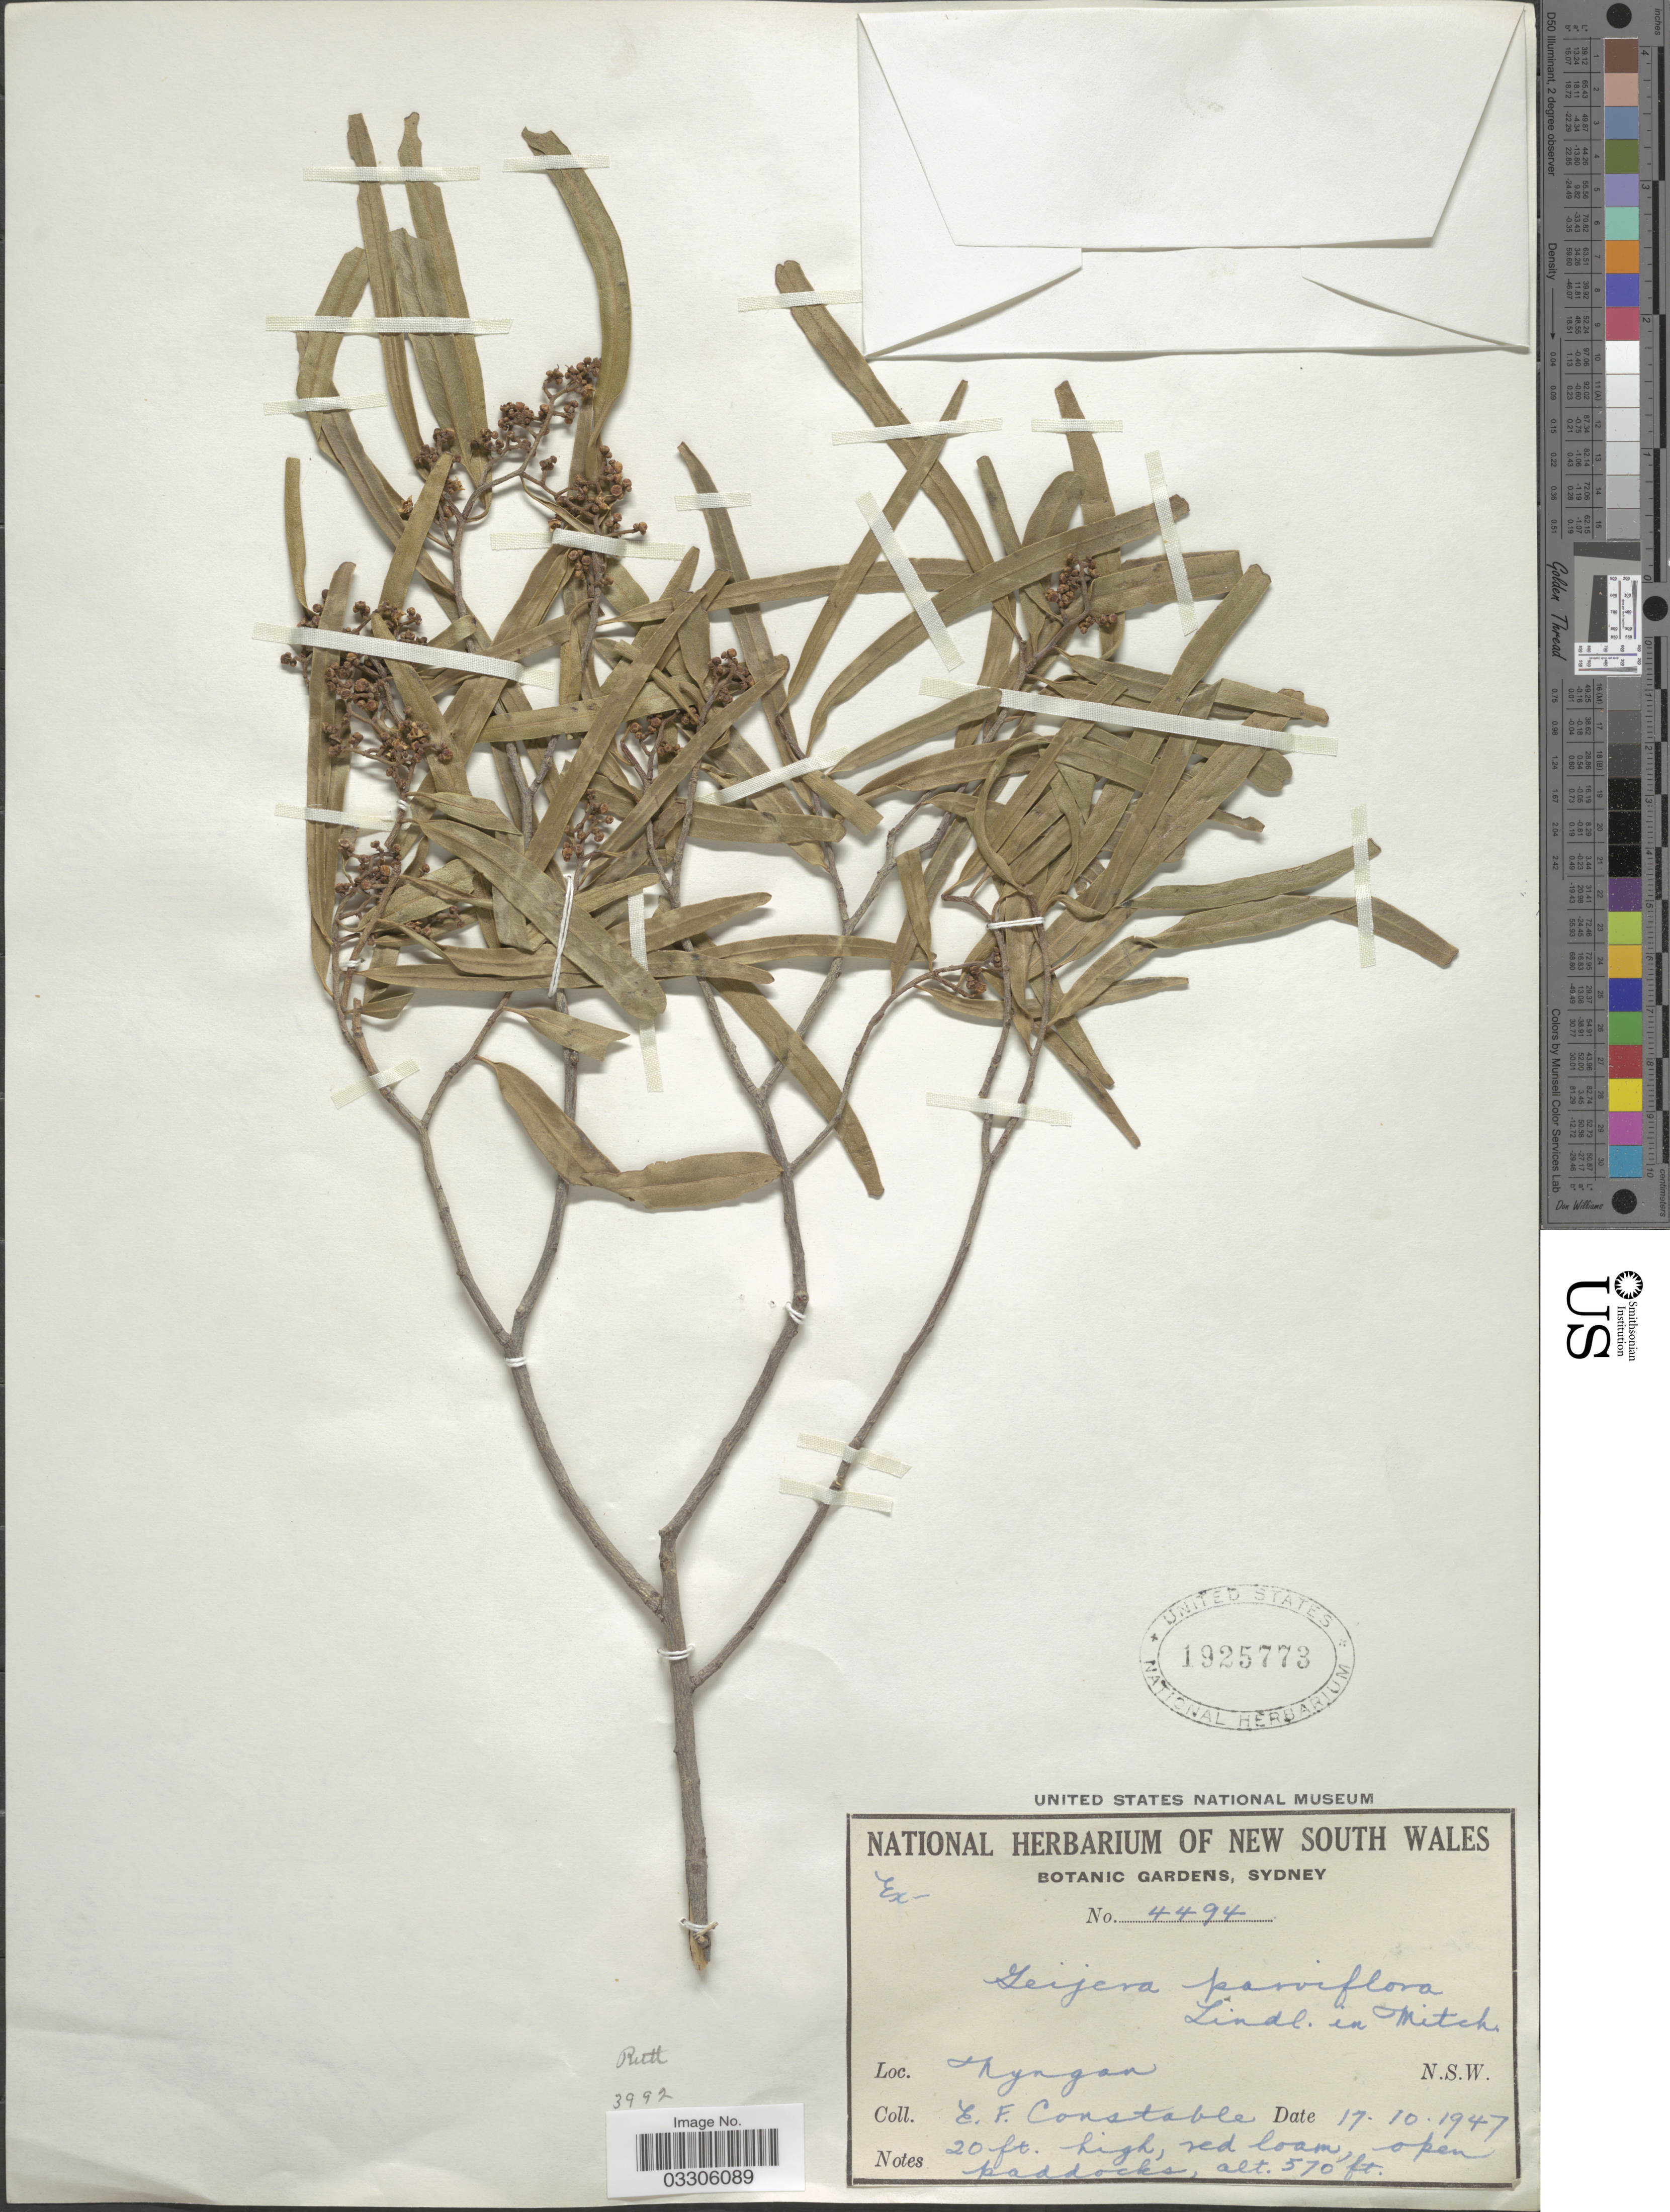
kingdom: Plantae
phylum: Tracheophyta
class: Magnoliopsida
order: Sapindales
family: Rutaceae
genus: Geijera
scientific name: Geijera parviflora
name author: Lindl.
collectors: E. F. Constable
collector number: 4494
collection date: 1947-10-17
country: Australia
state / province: New South Wales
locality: Nyngan N. S. W.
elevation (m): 174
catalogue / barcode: US 1925773